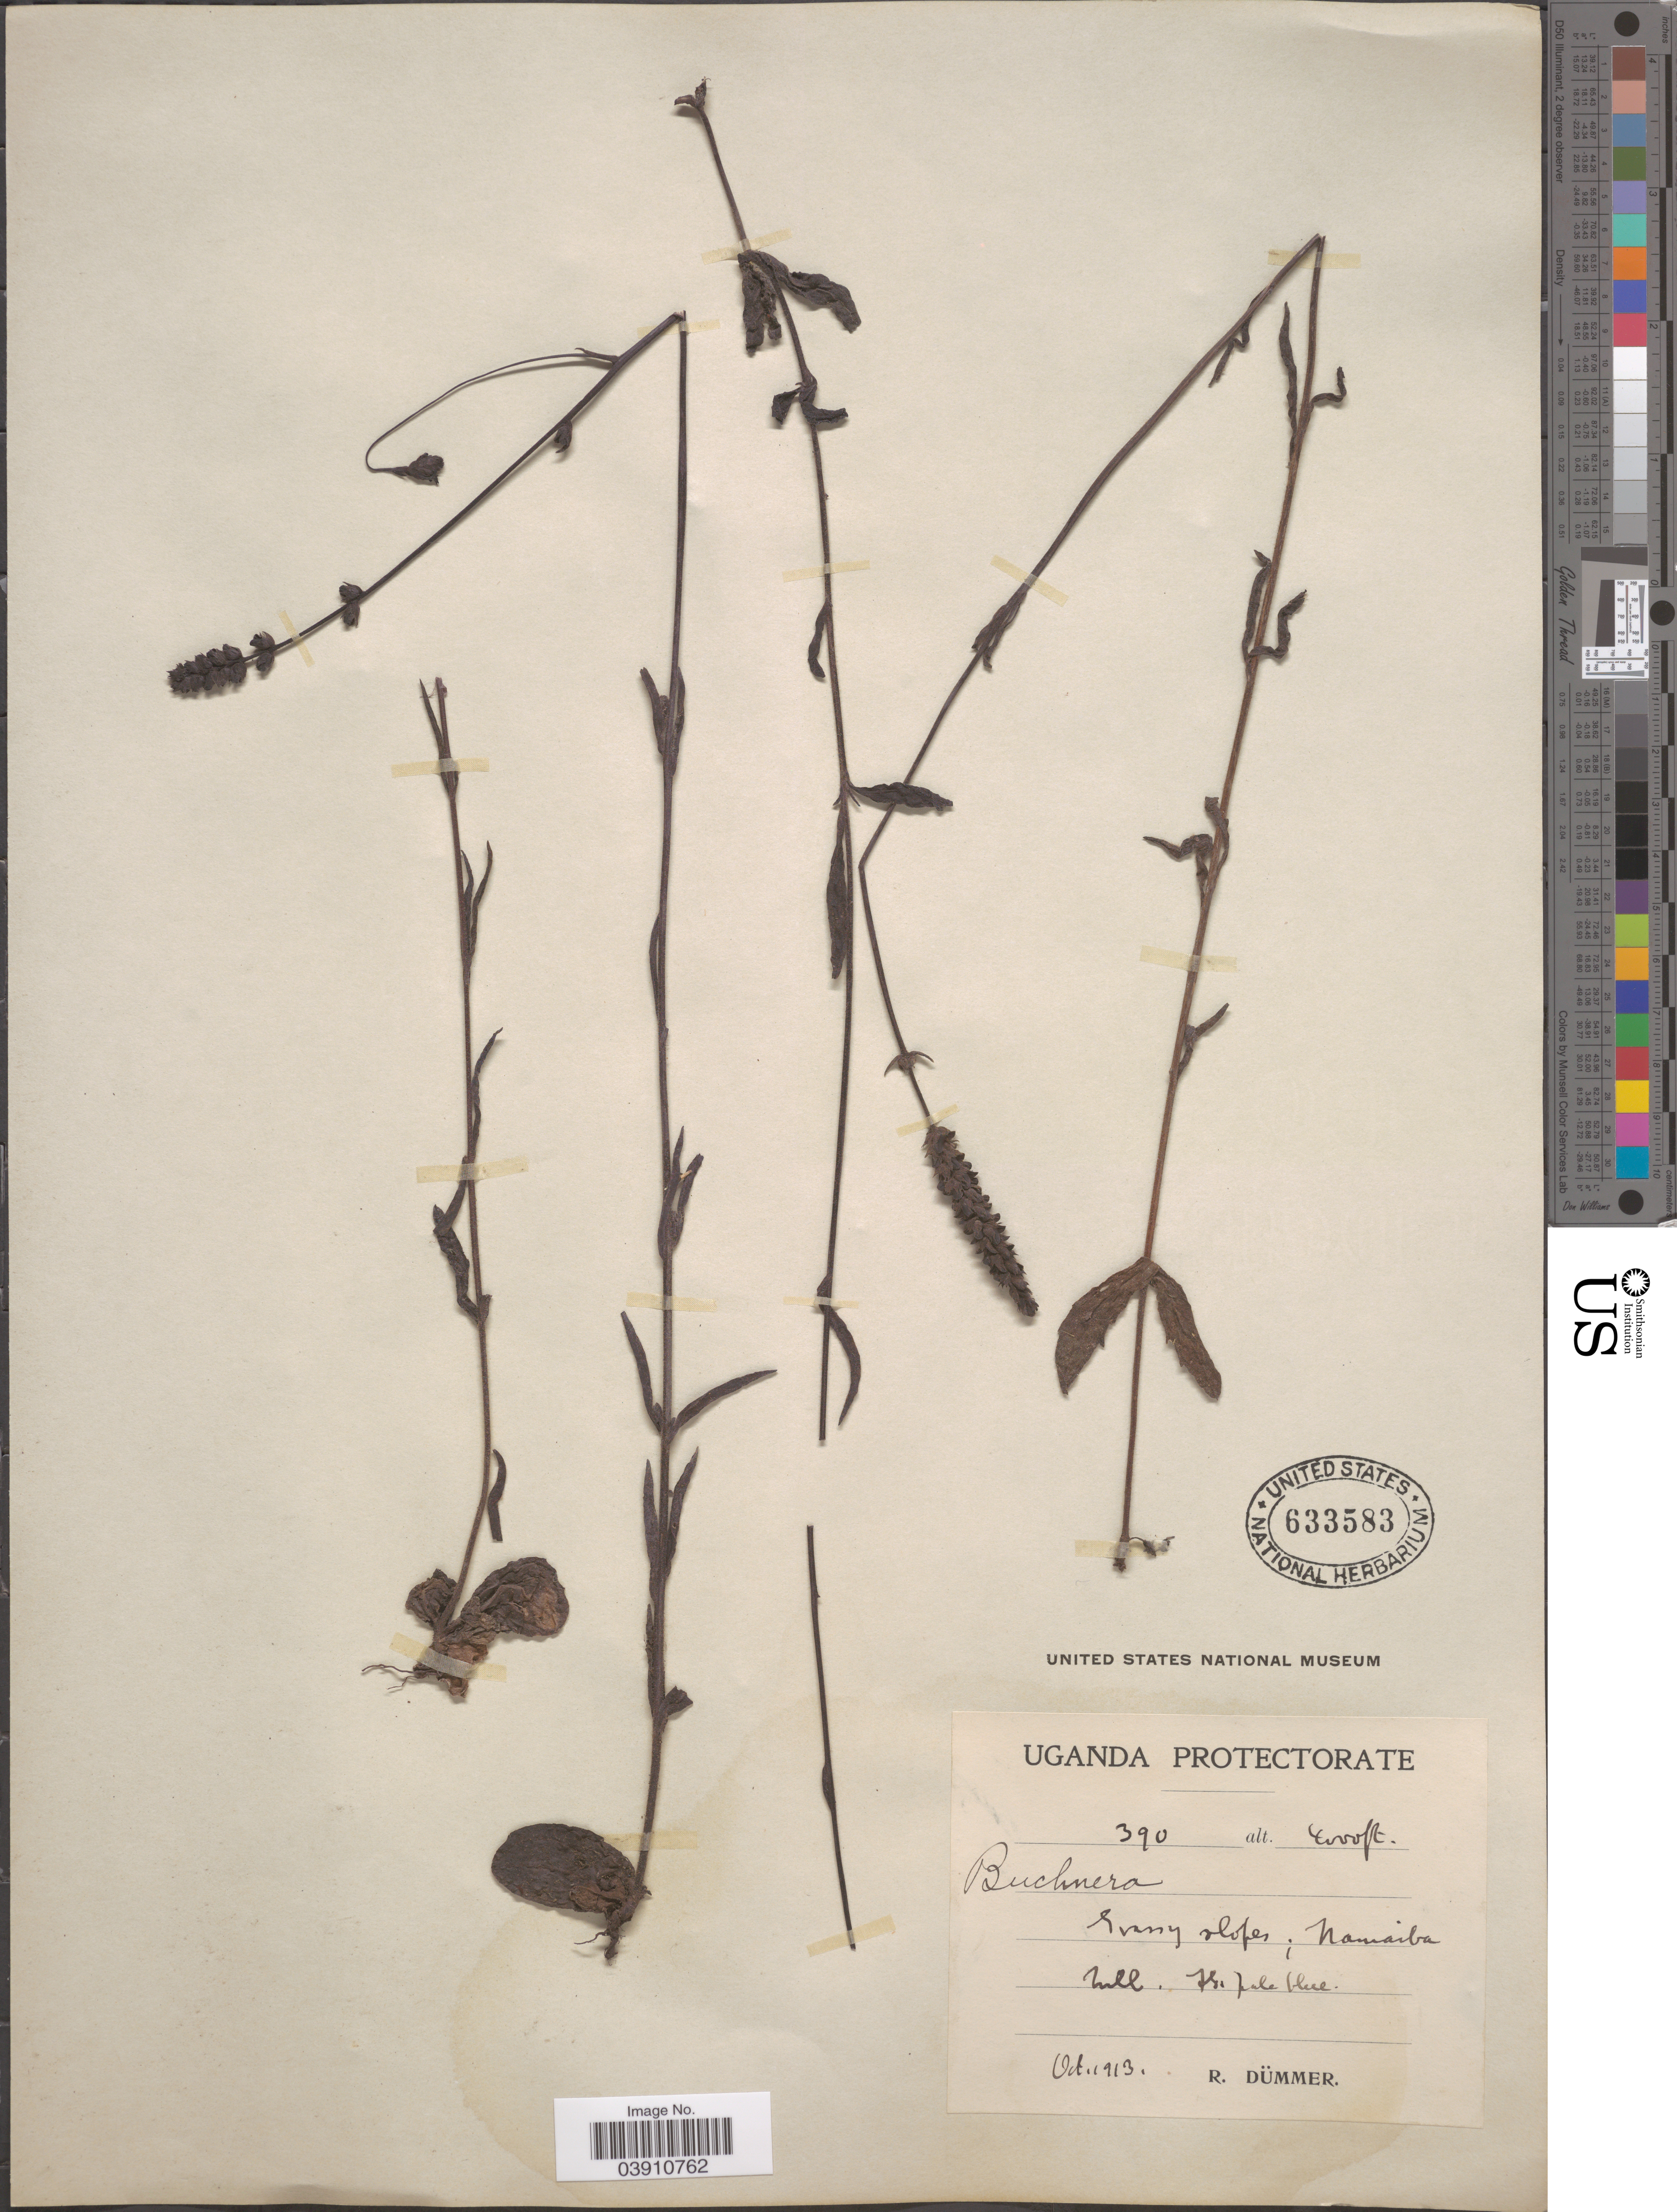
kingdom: Plantae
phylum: Tracheophyta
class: Magnoliopsida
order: Lamiales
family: Orobanchaceae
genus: Buchnera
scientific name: Buchnera sp.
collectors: R. A. Dümmer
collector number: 390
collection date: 1913-10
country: Uganda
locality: Uganda Protectorate. Namaiba.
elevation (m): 1219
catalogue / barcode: US 633583